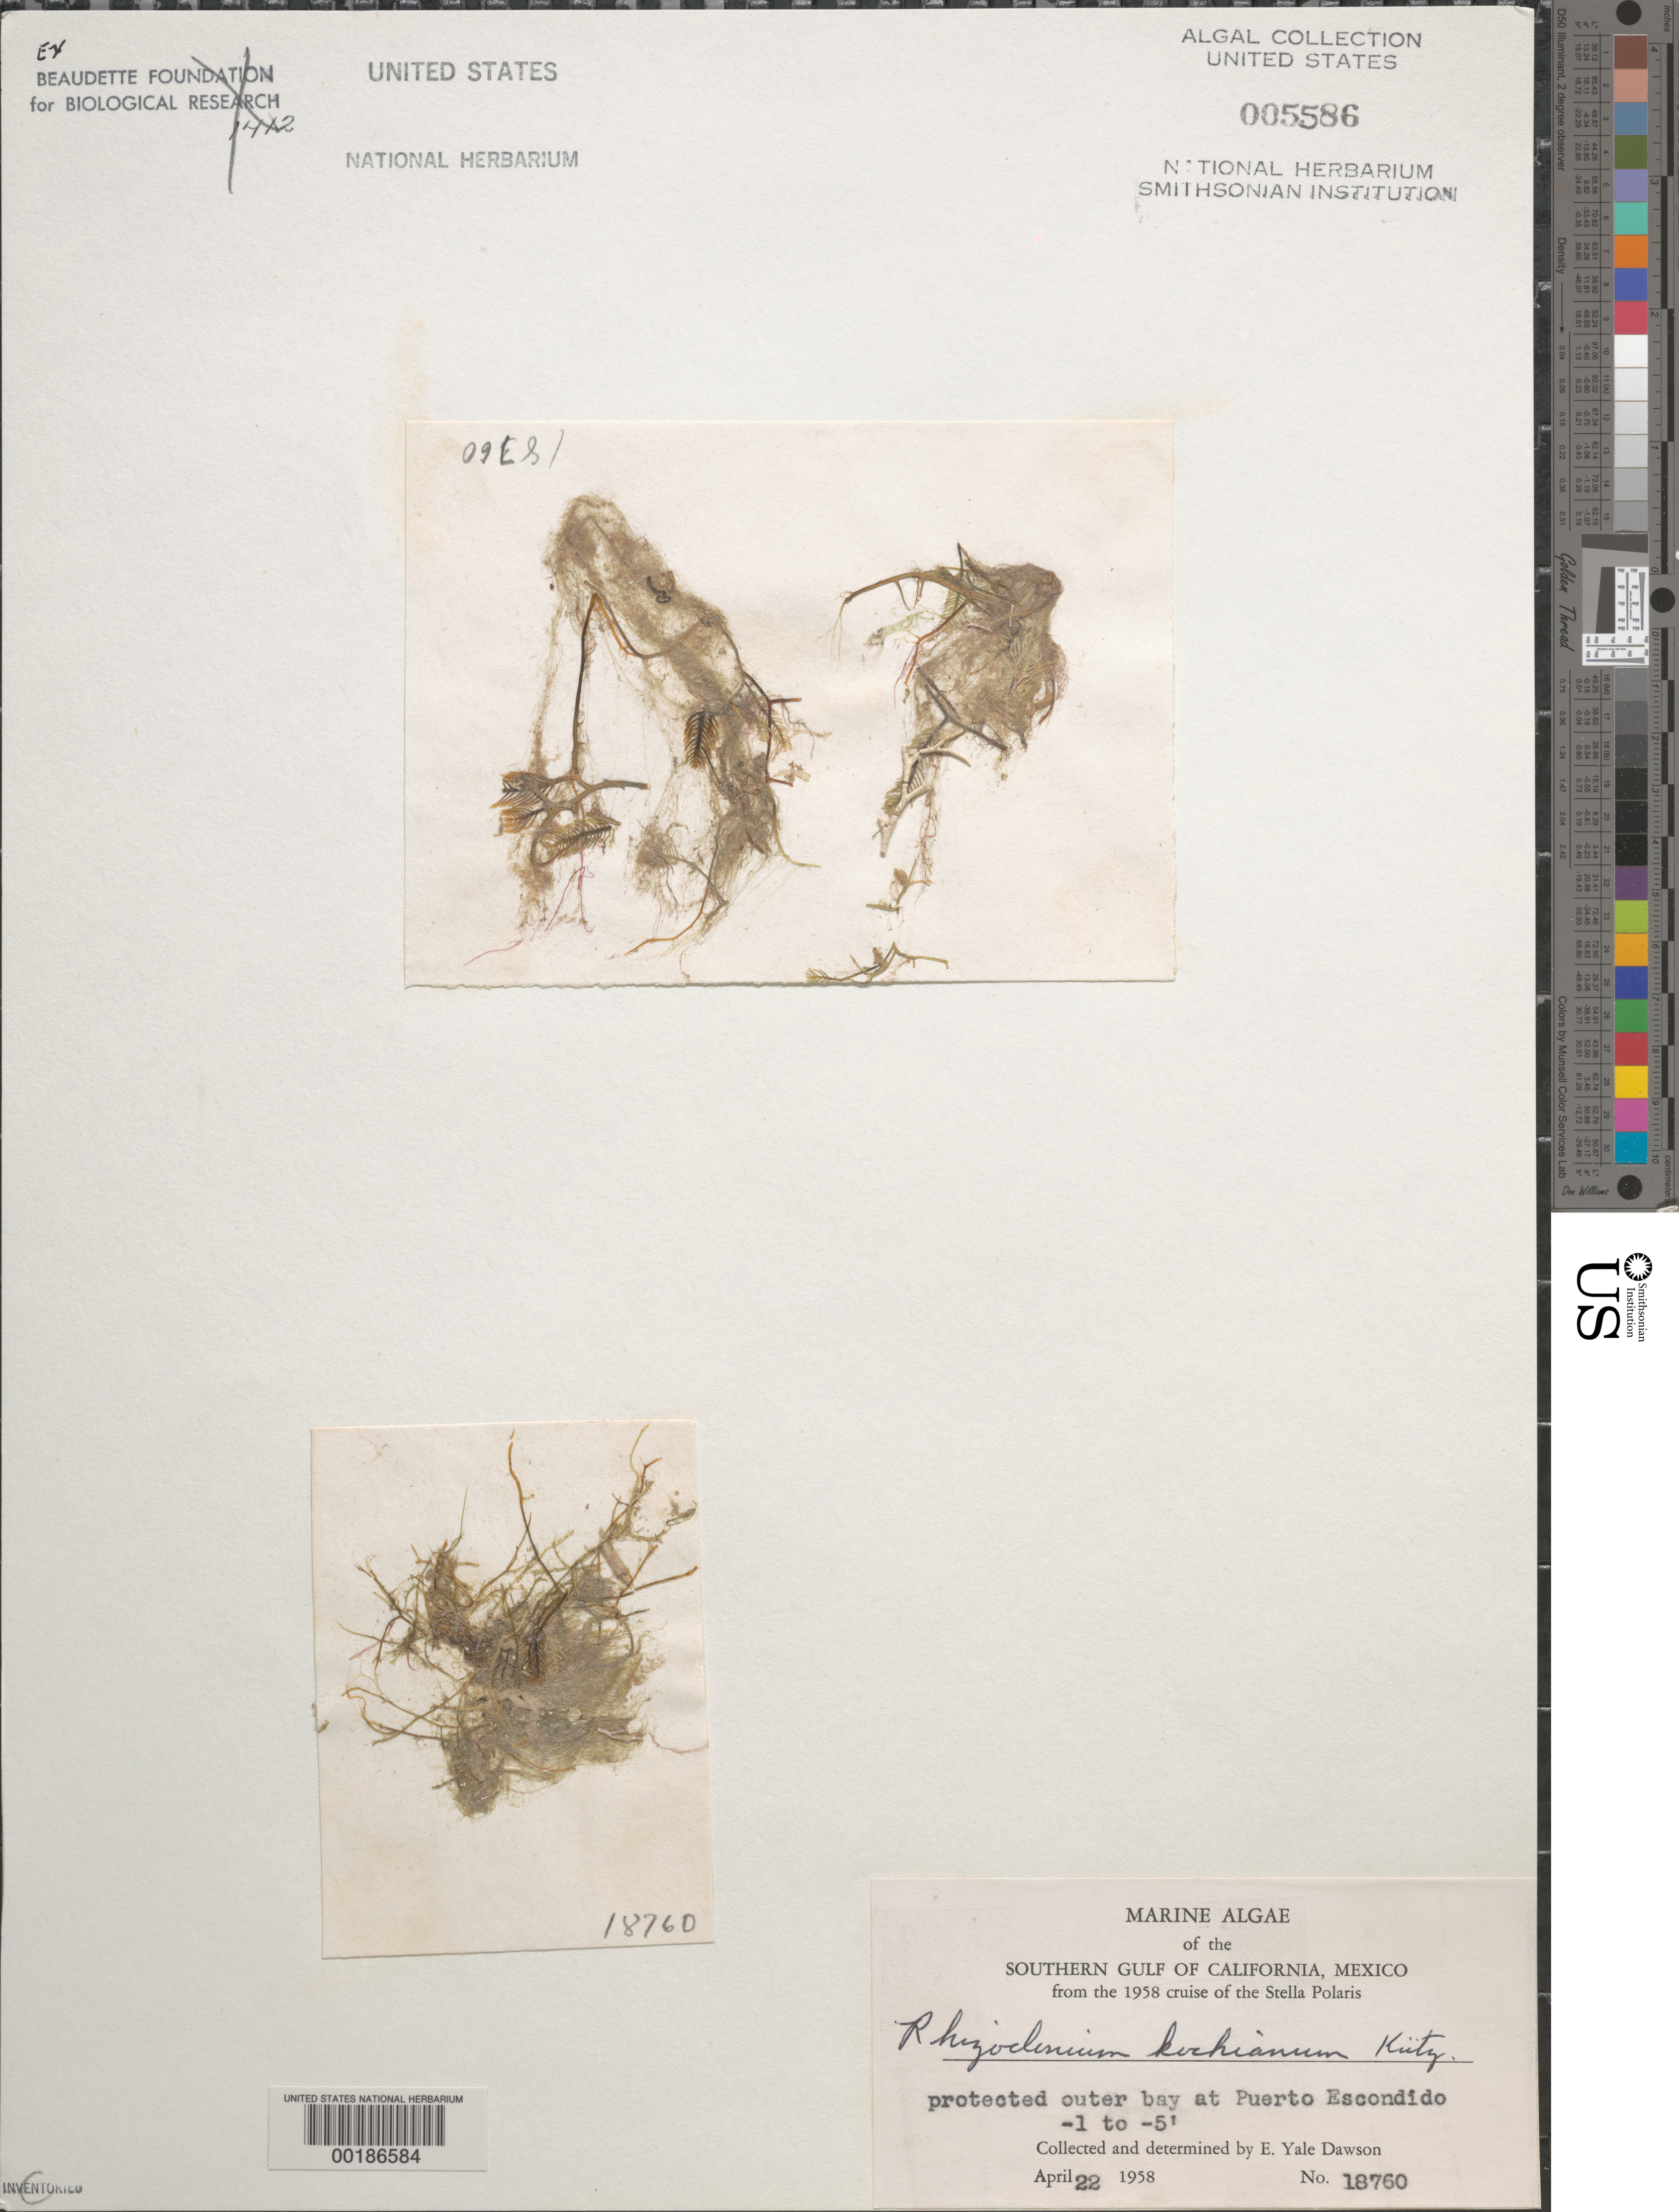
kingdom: Plantae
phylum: Chlorophyta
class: Ulvophyceae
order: Cladophorales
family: Cladophoraceae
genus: Rhizoclonium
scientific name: Rhizoclonium riparium var. implexum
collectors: E. Y. Dawson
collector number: EYD 18760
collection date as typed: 22 Apr 1958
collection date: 1958-04-22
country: Mexico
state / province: Baja California Sur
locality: Puerto Escondido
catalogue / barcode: US 5586